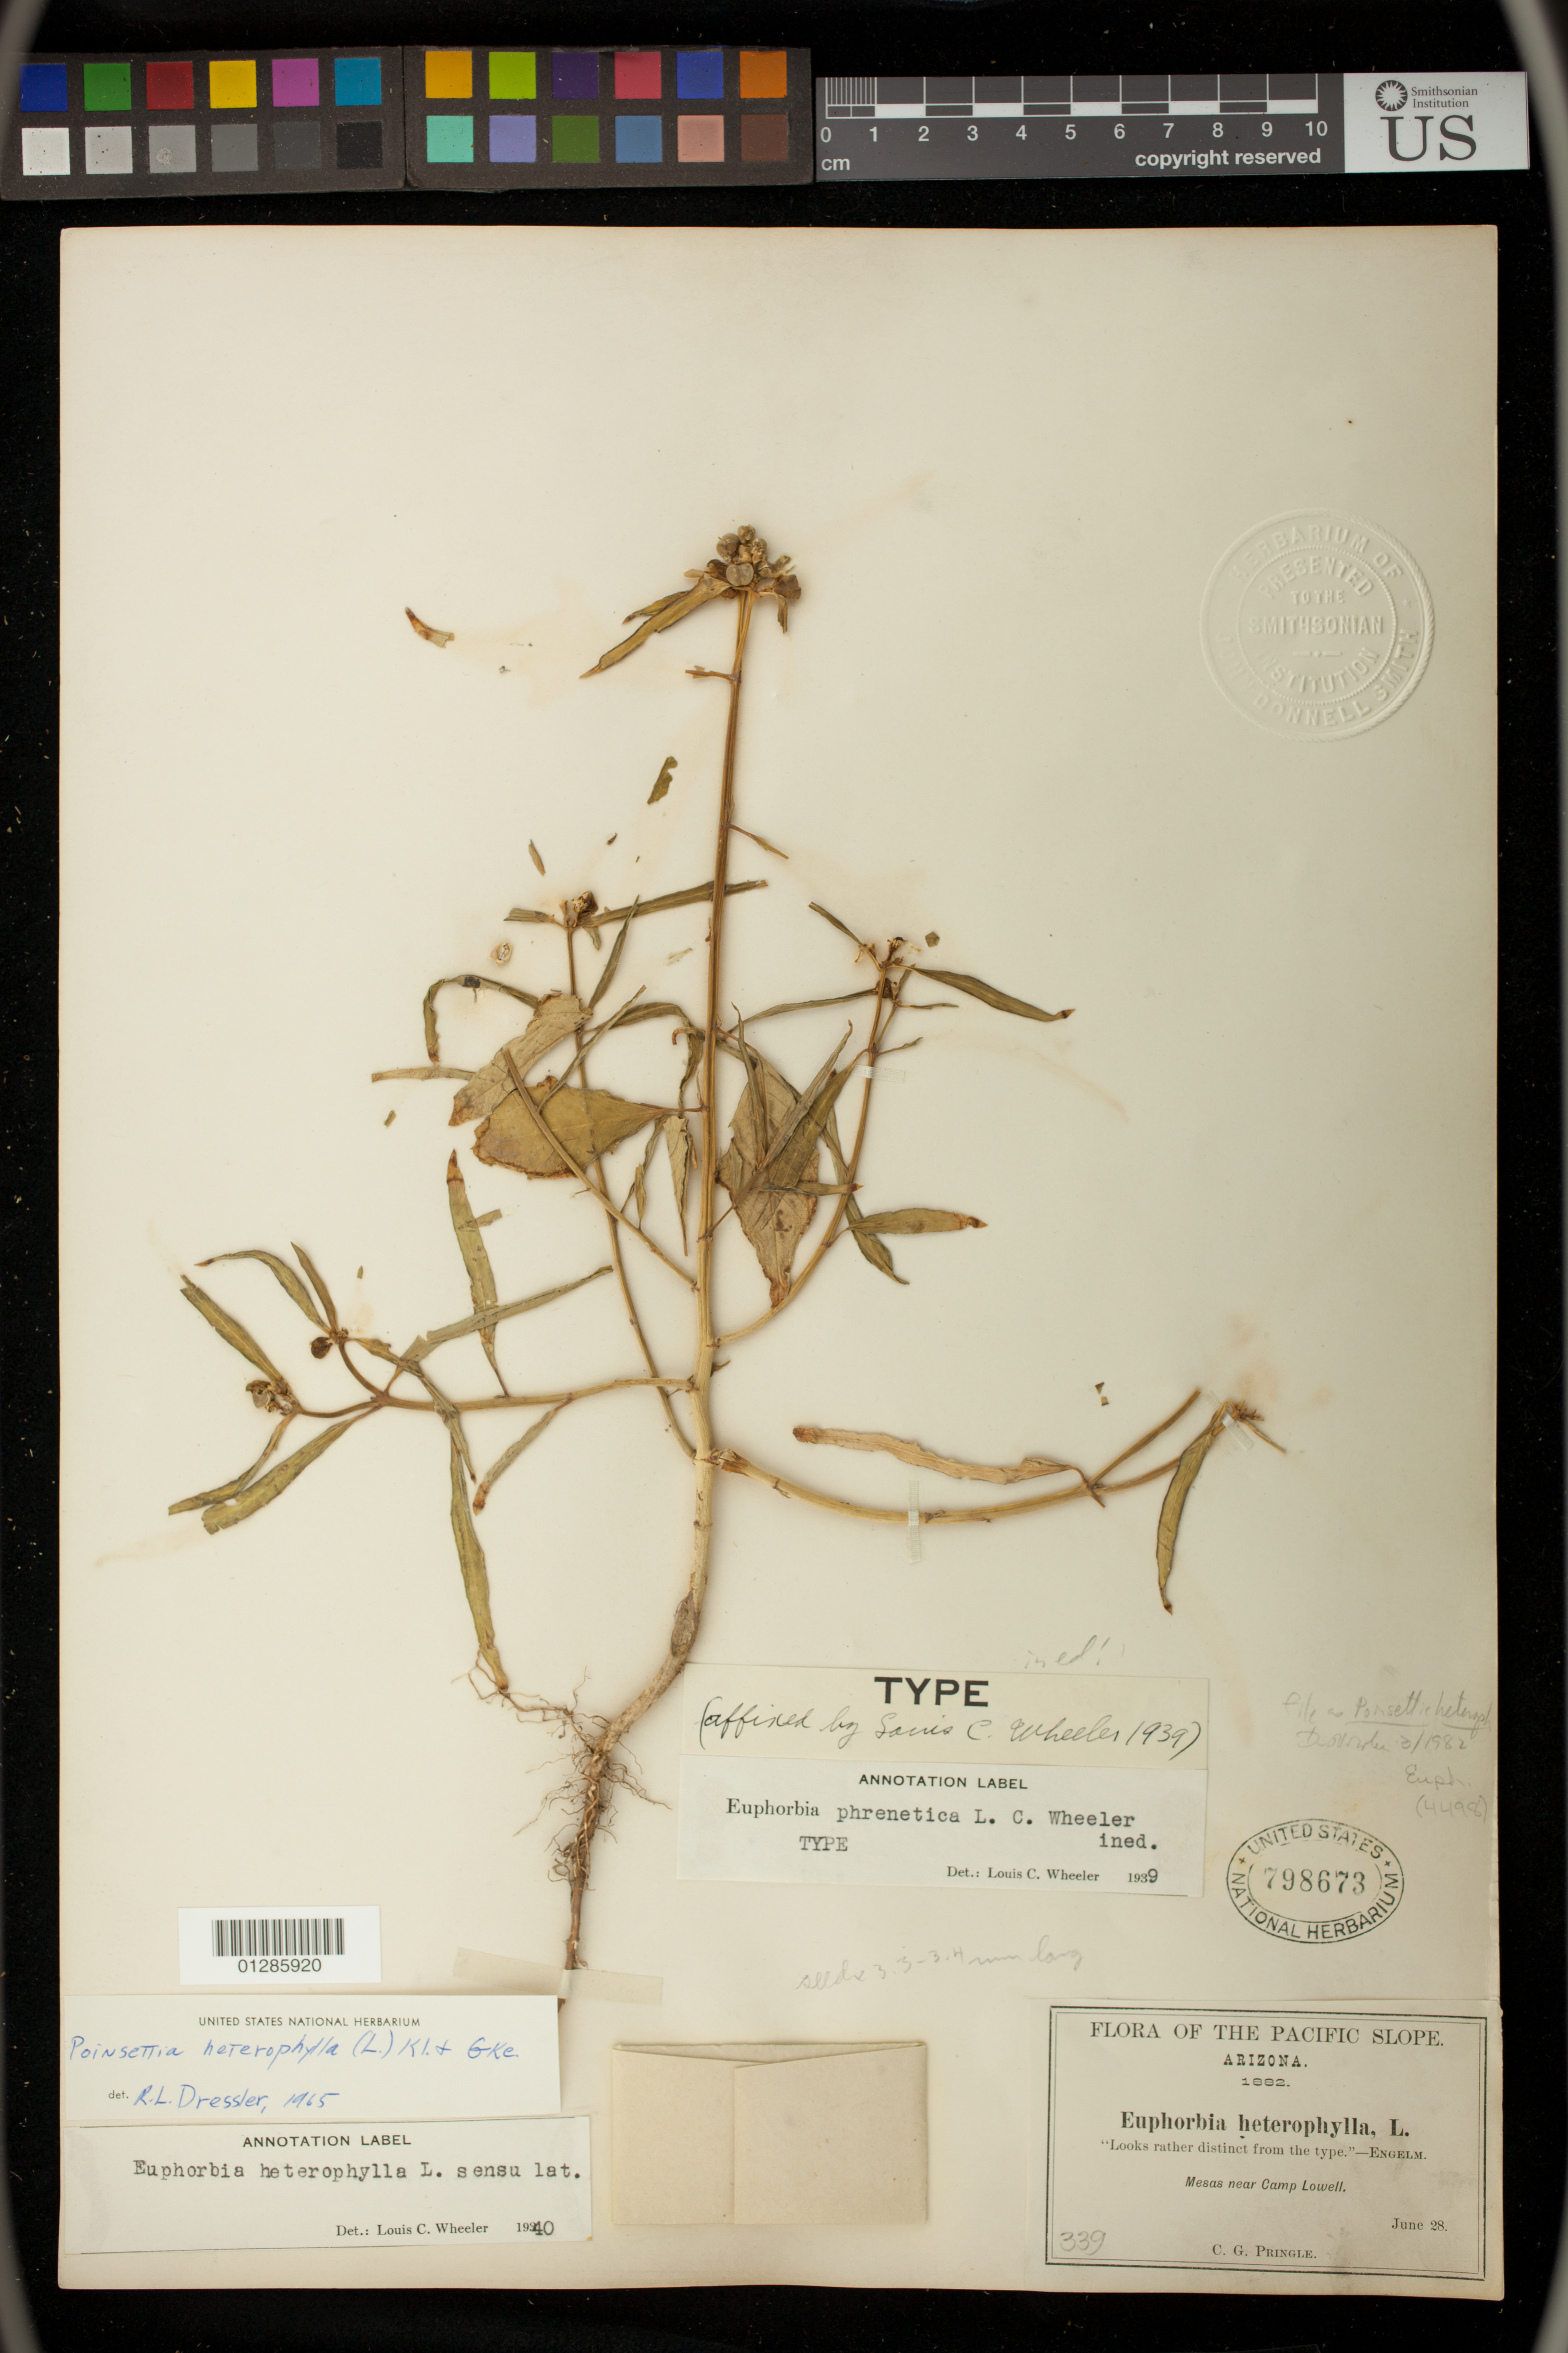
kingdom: Plantae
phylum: Tracheophyta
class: Magnoliopsida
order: Malpighiales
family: Euphorbiaceae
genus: Euphorbia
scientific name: Euphorbia heterophylla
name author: L.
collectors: C. G. Pringle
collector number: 339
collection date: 1882-06-28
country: United States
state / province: Arizona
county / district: Pima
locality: Mesas near Camp Lowell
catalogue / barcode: US 798673